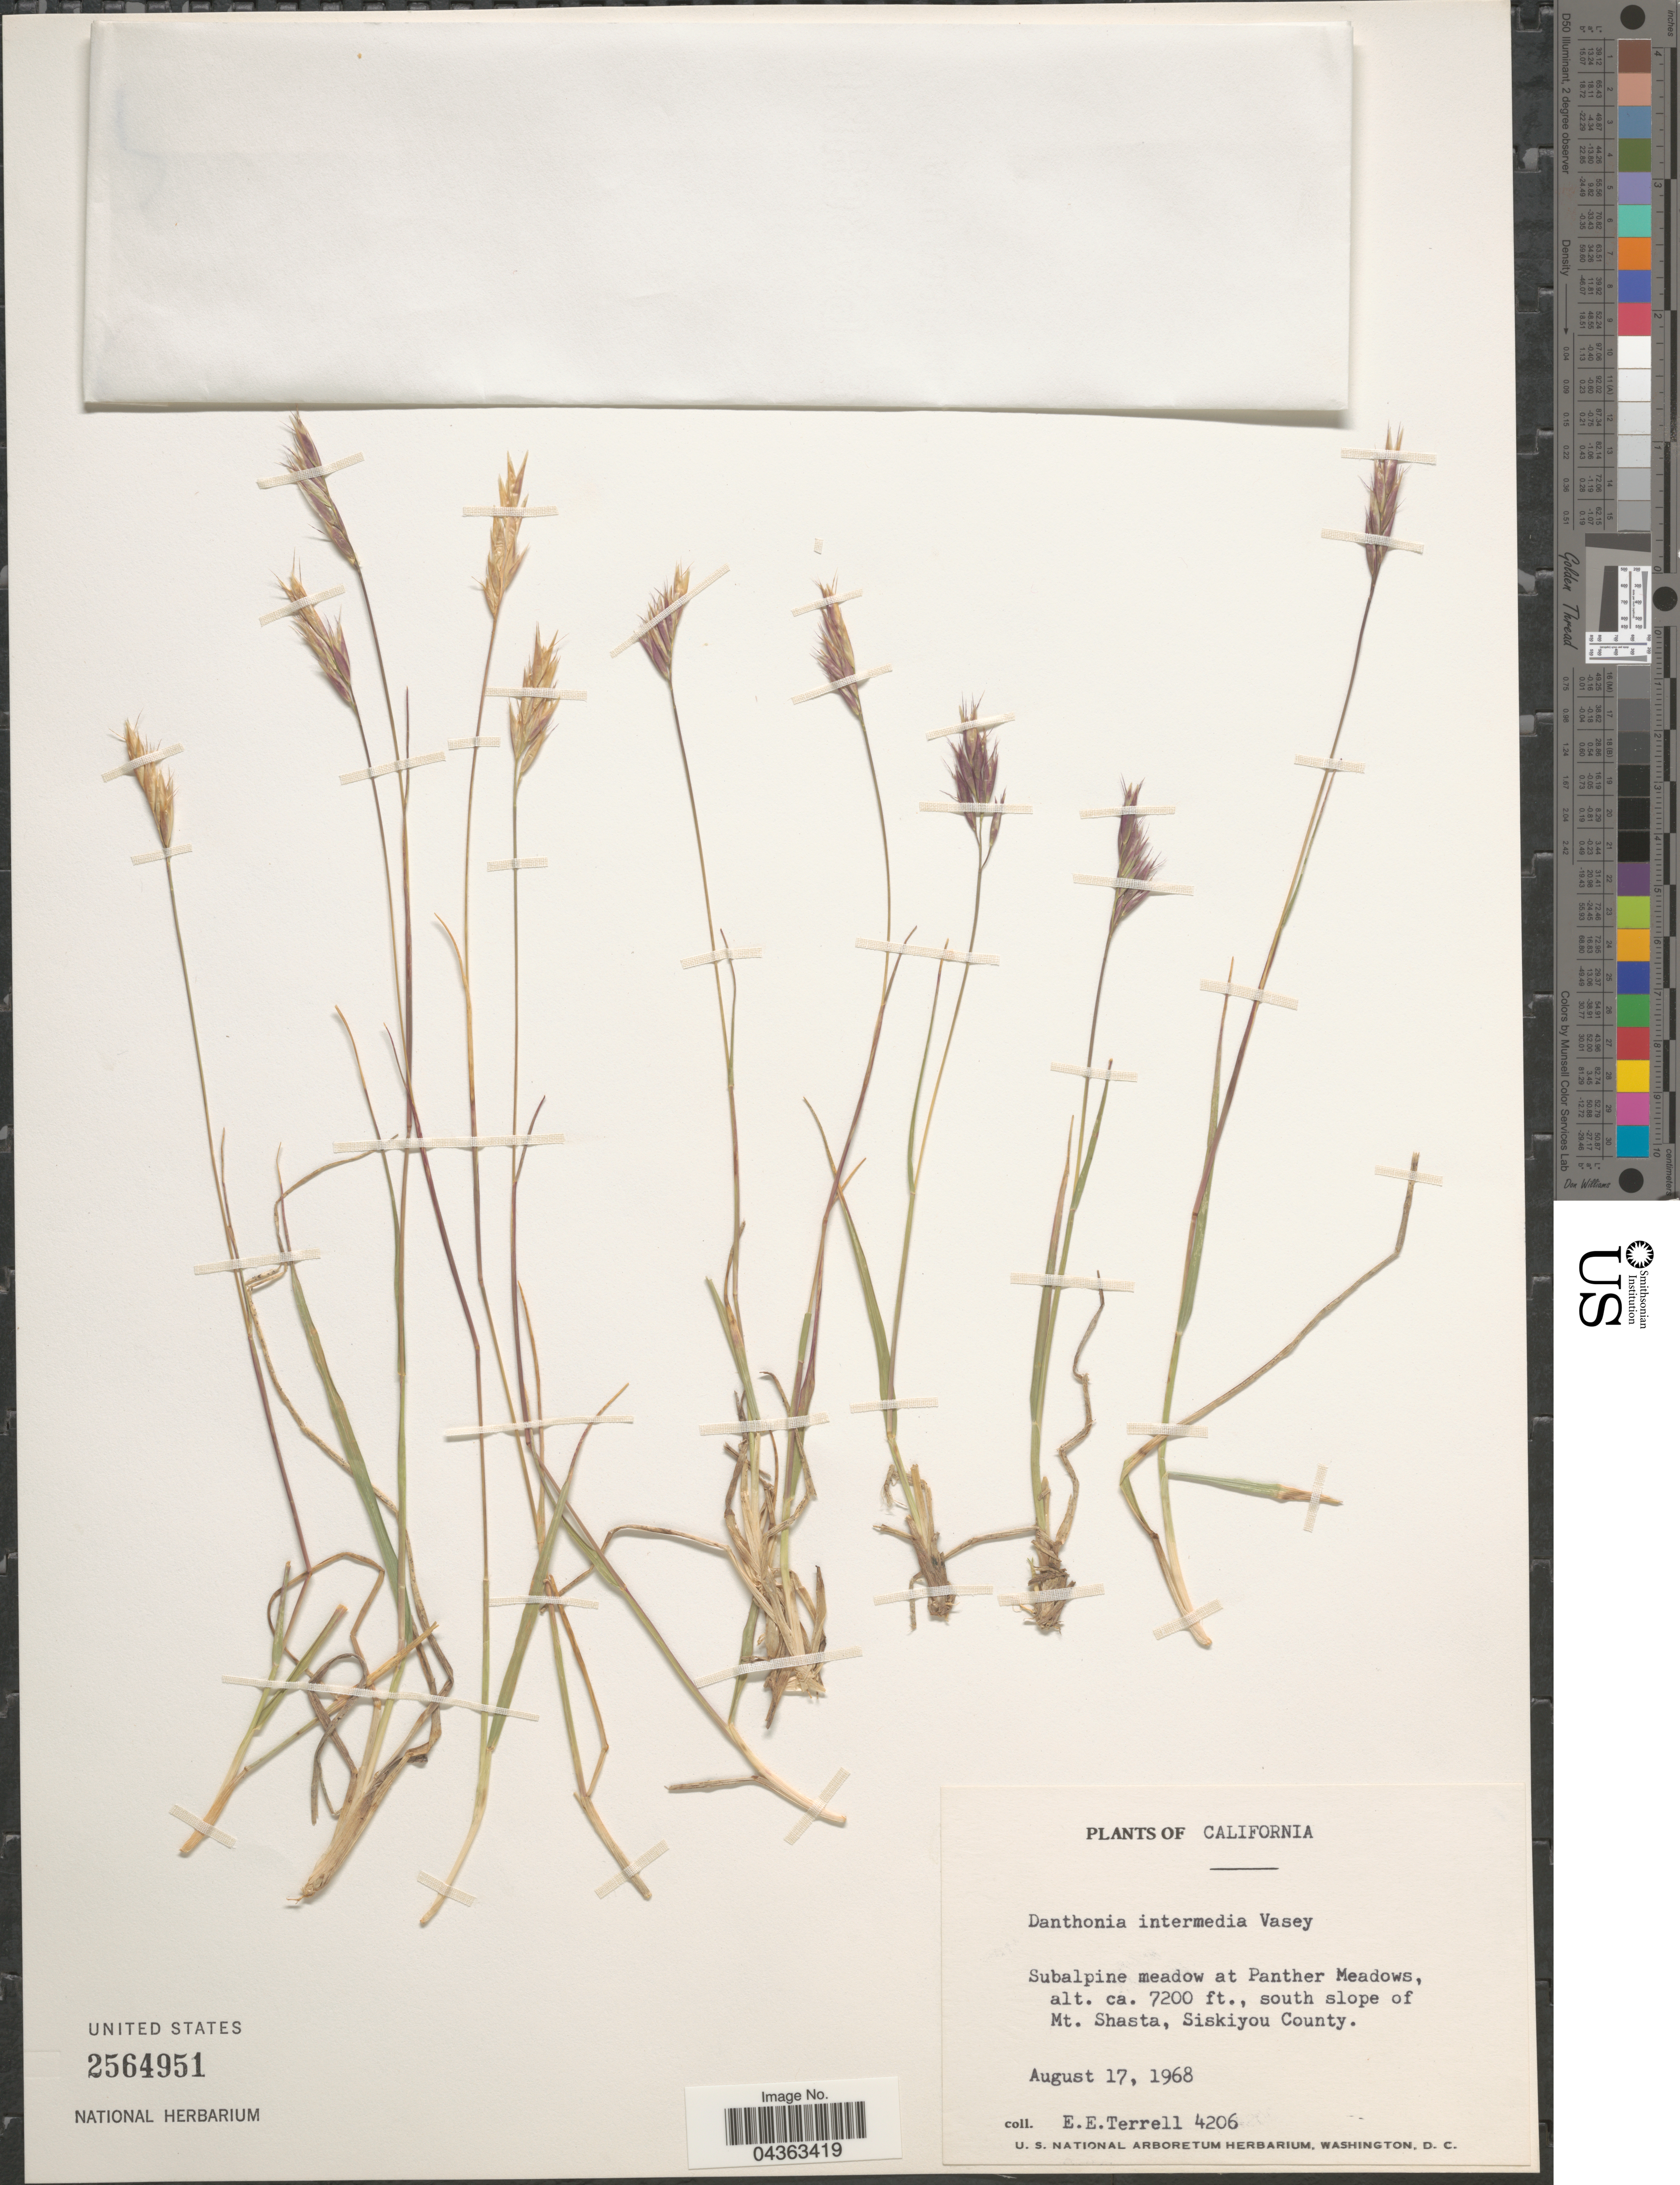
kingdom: Plantae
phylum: Tracheophyta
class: Liliopsida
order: Poales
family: Poaceae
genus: Danthonia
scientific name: Danthonia intermedia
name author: Vasey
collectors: E. E. Terrell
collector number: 4206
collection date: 1968-08-17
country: United States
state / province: California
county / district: Siskiyou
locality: Subalpine meadow at Panther Meadows, south slope of Mt. Shasta, Siskiyou County.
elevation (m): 2195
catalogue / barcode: US 2564951